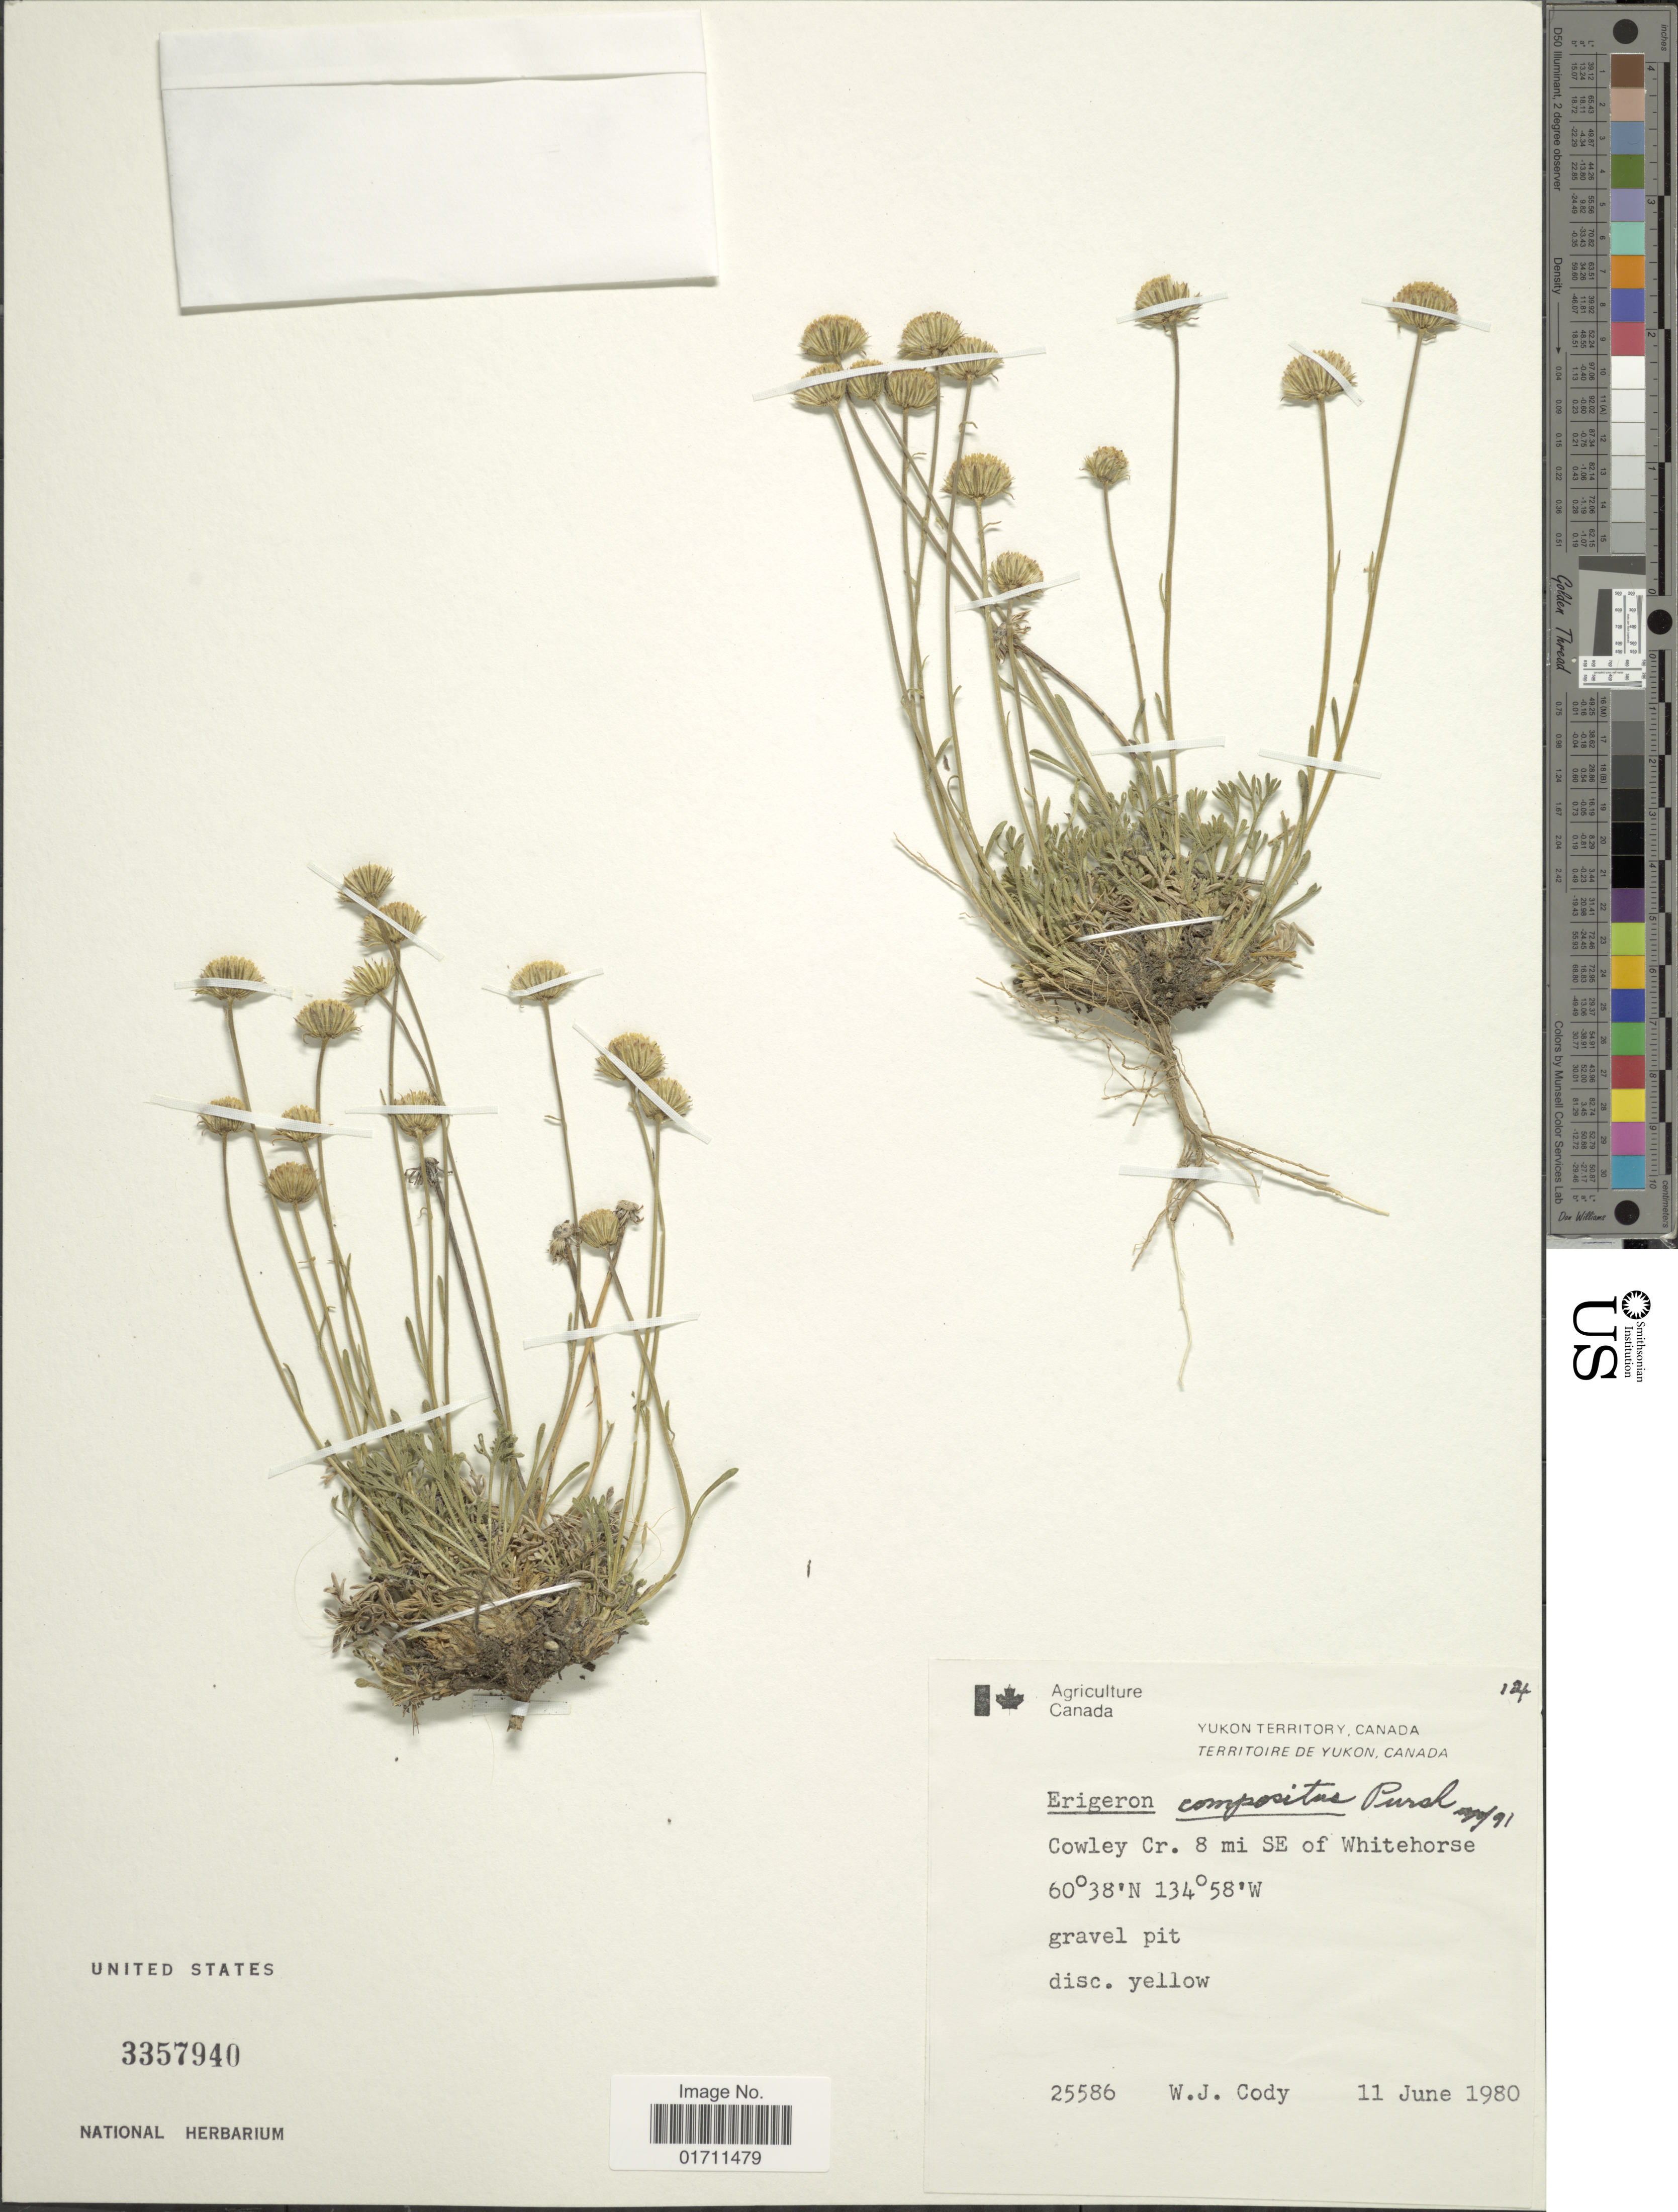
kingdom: Plantae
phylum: Tracheophyta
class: Magnoliopsida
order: Asterales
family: Asteraceae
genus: Erigeron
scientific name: Erigeron compositus var. incertus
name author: A. Nelson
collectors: W. Cody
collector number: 25586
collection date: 1980-06-11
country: Canada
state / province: Yukon Territory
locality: Cowley Cr. 8 mi SE of Whitehorse, gravel pit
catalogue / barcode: US 3357940